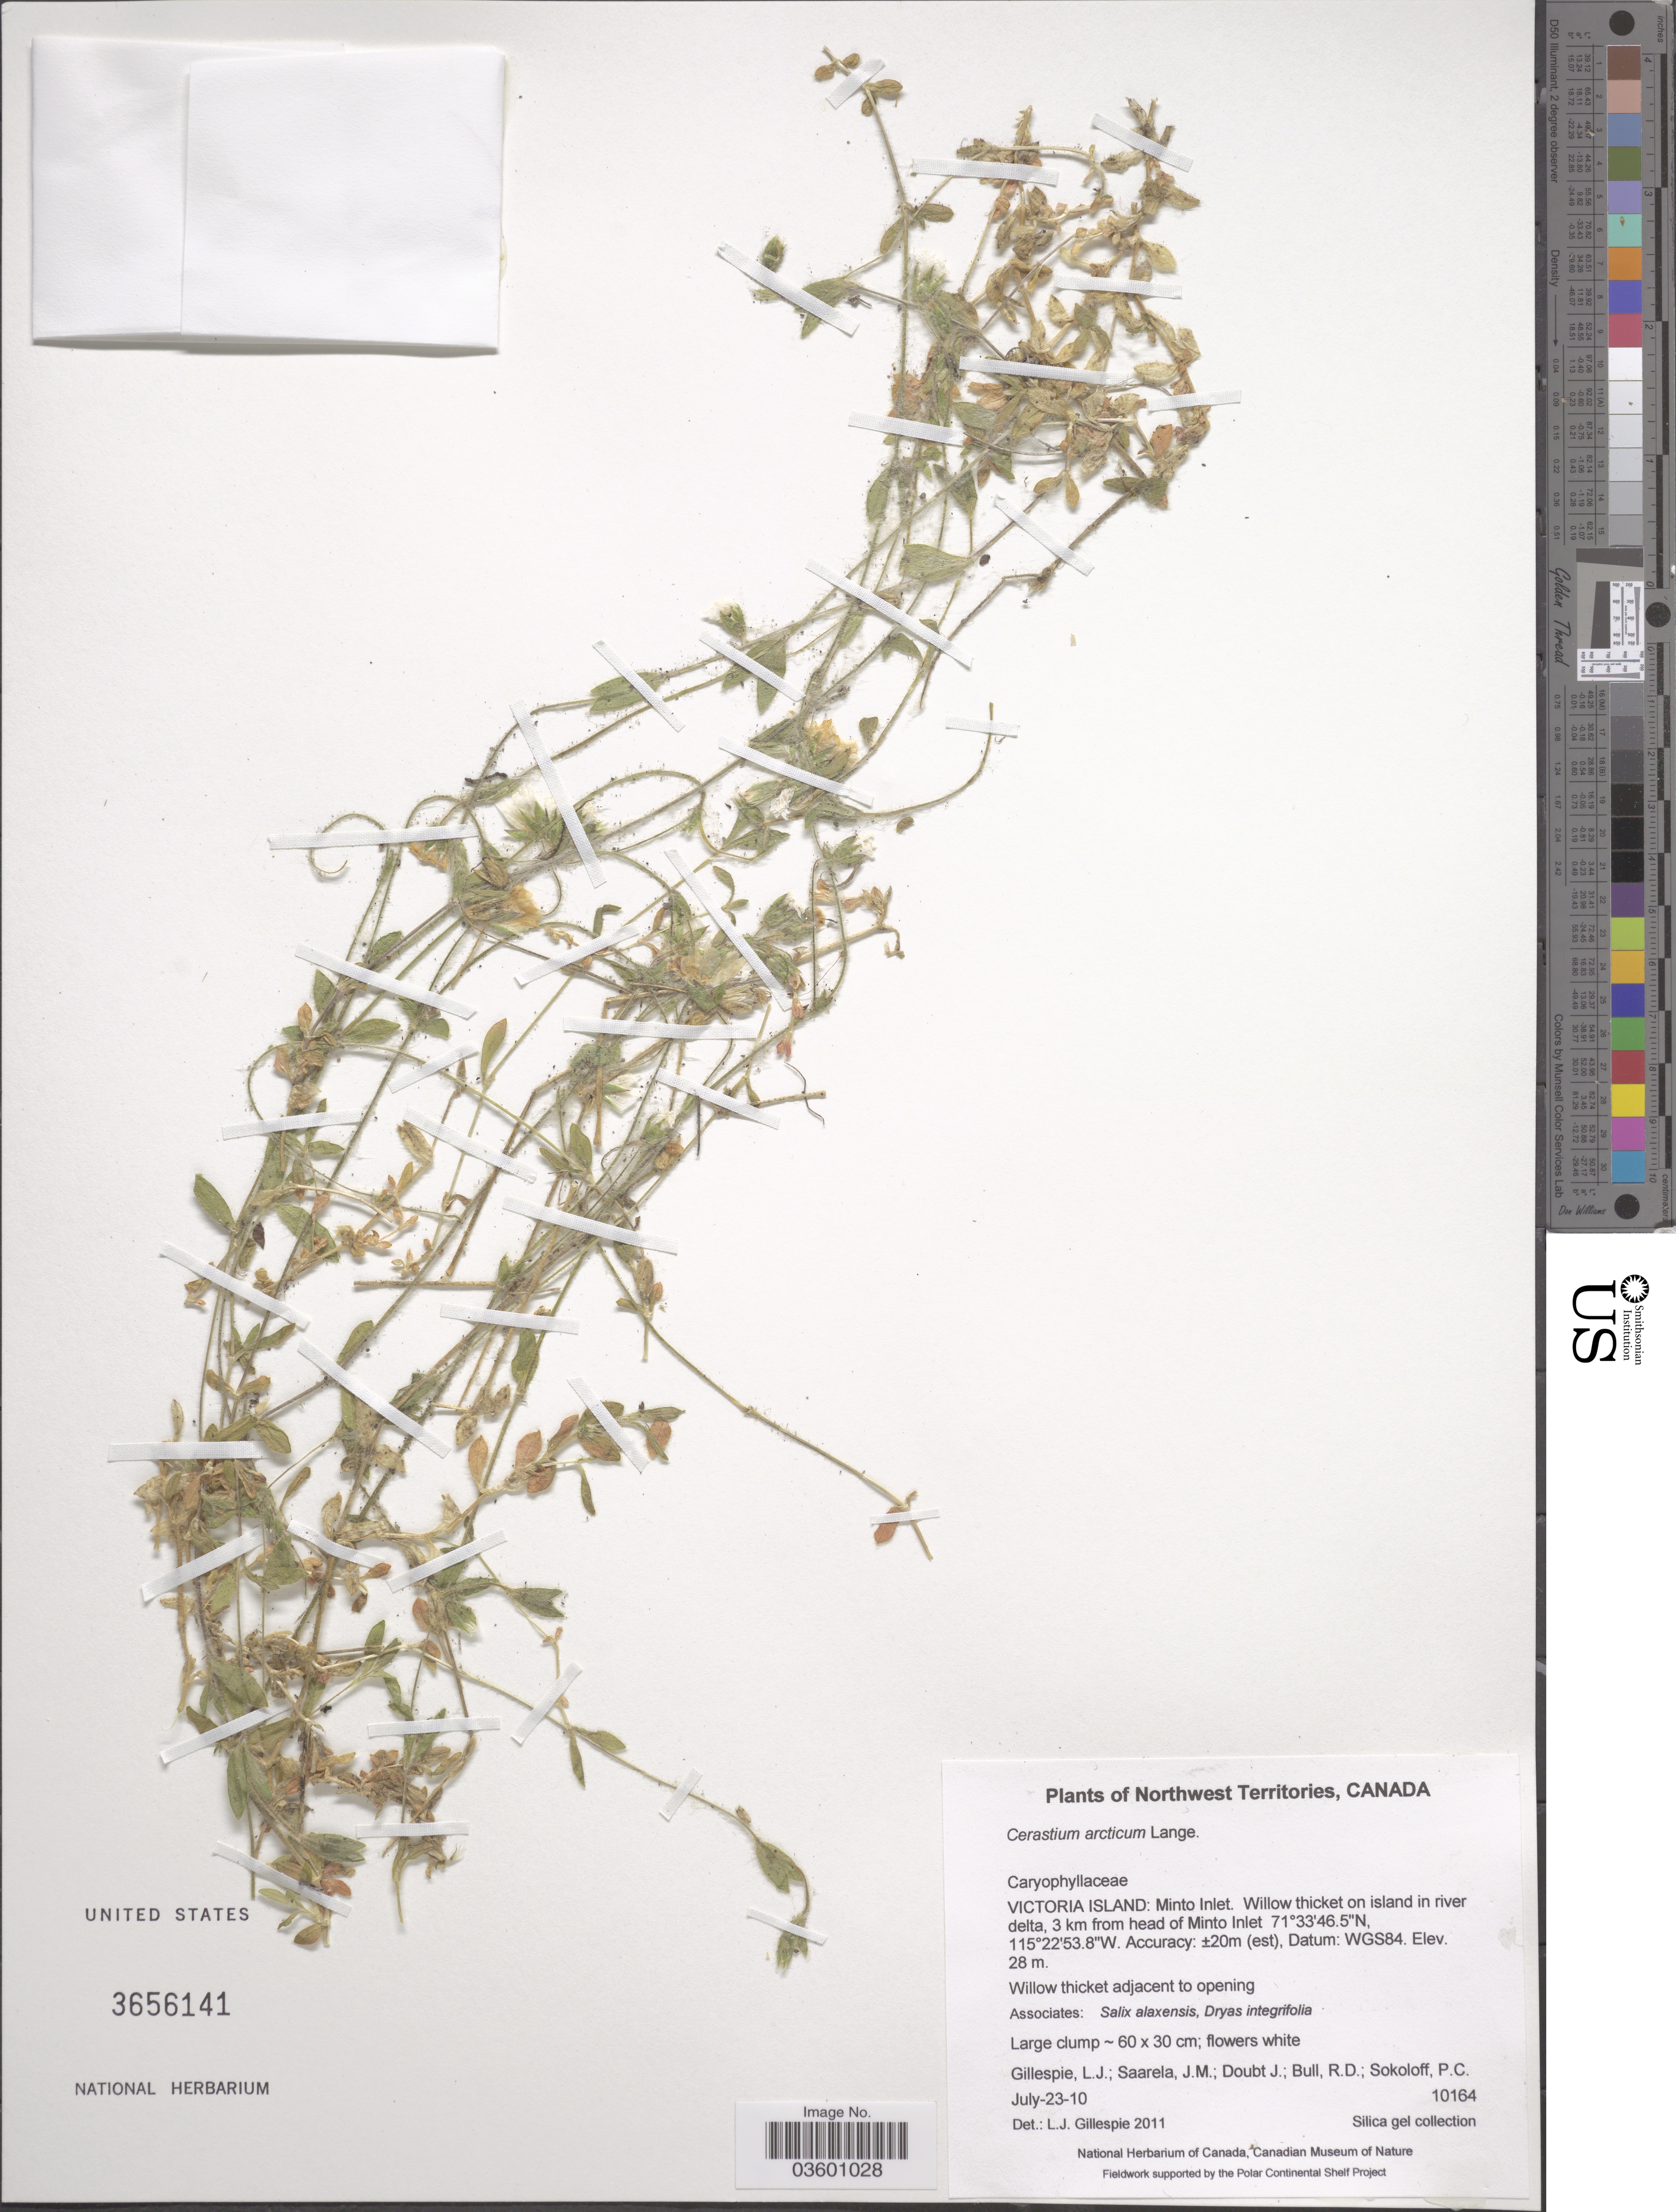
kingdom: Plantae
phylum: Tracheophyta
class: Magnoliopsida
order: Caryophyllales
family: Caryophyllaceae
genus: Cerastium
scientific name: Cerastium arcticum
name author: Lange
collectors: L. Gillespie, J. Saarela, J. Doubt, R. Bull & et al.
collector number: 10164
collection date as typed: Transcribed d/m/y: 23/7/10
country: Canada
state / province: Northwest Territories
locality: Victoria Island: Minto Inlet. Willow thicket on island in river delta, 3 km from head of Minto Inlet.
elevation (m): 28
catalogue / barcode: US 3656141